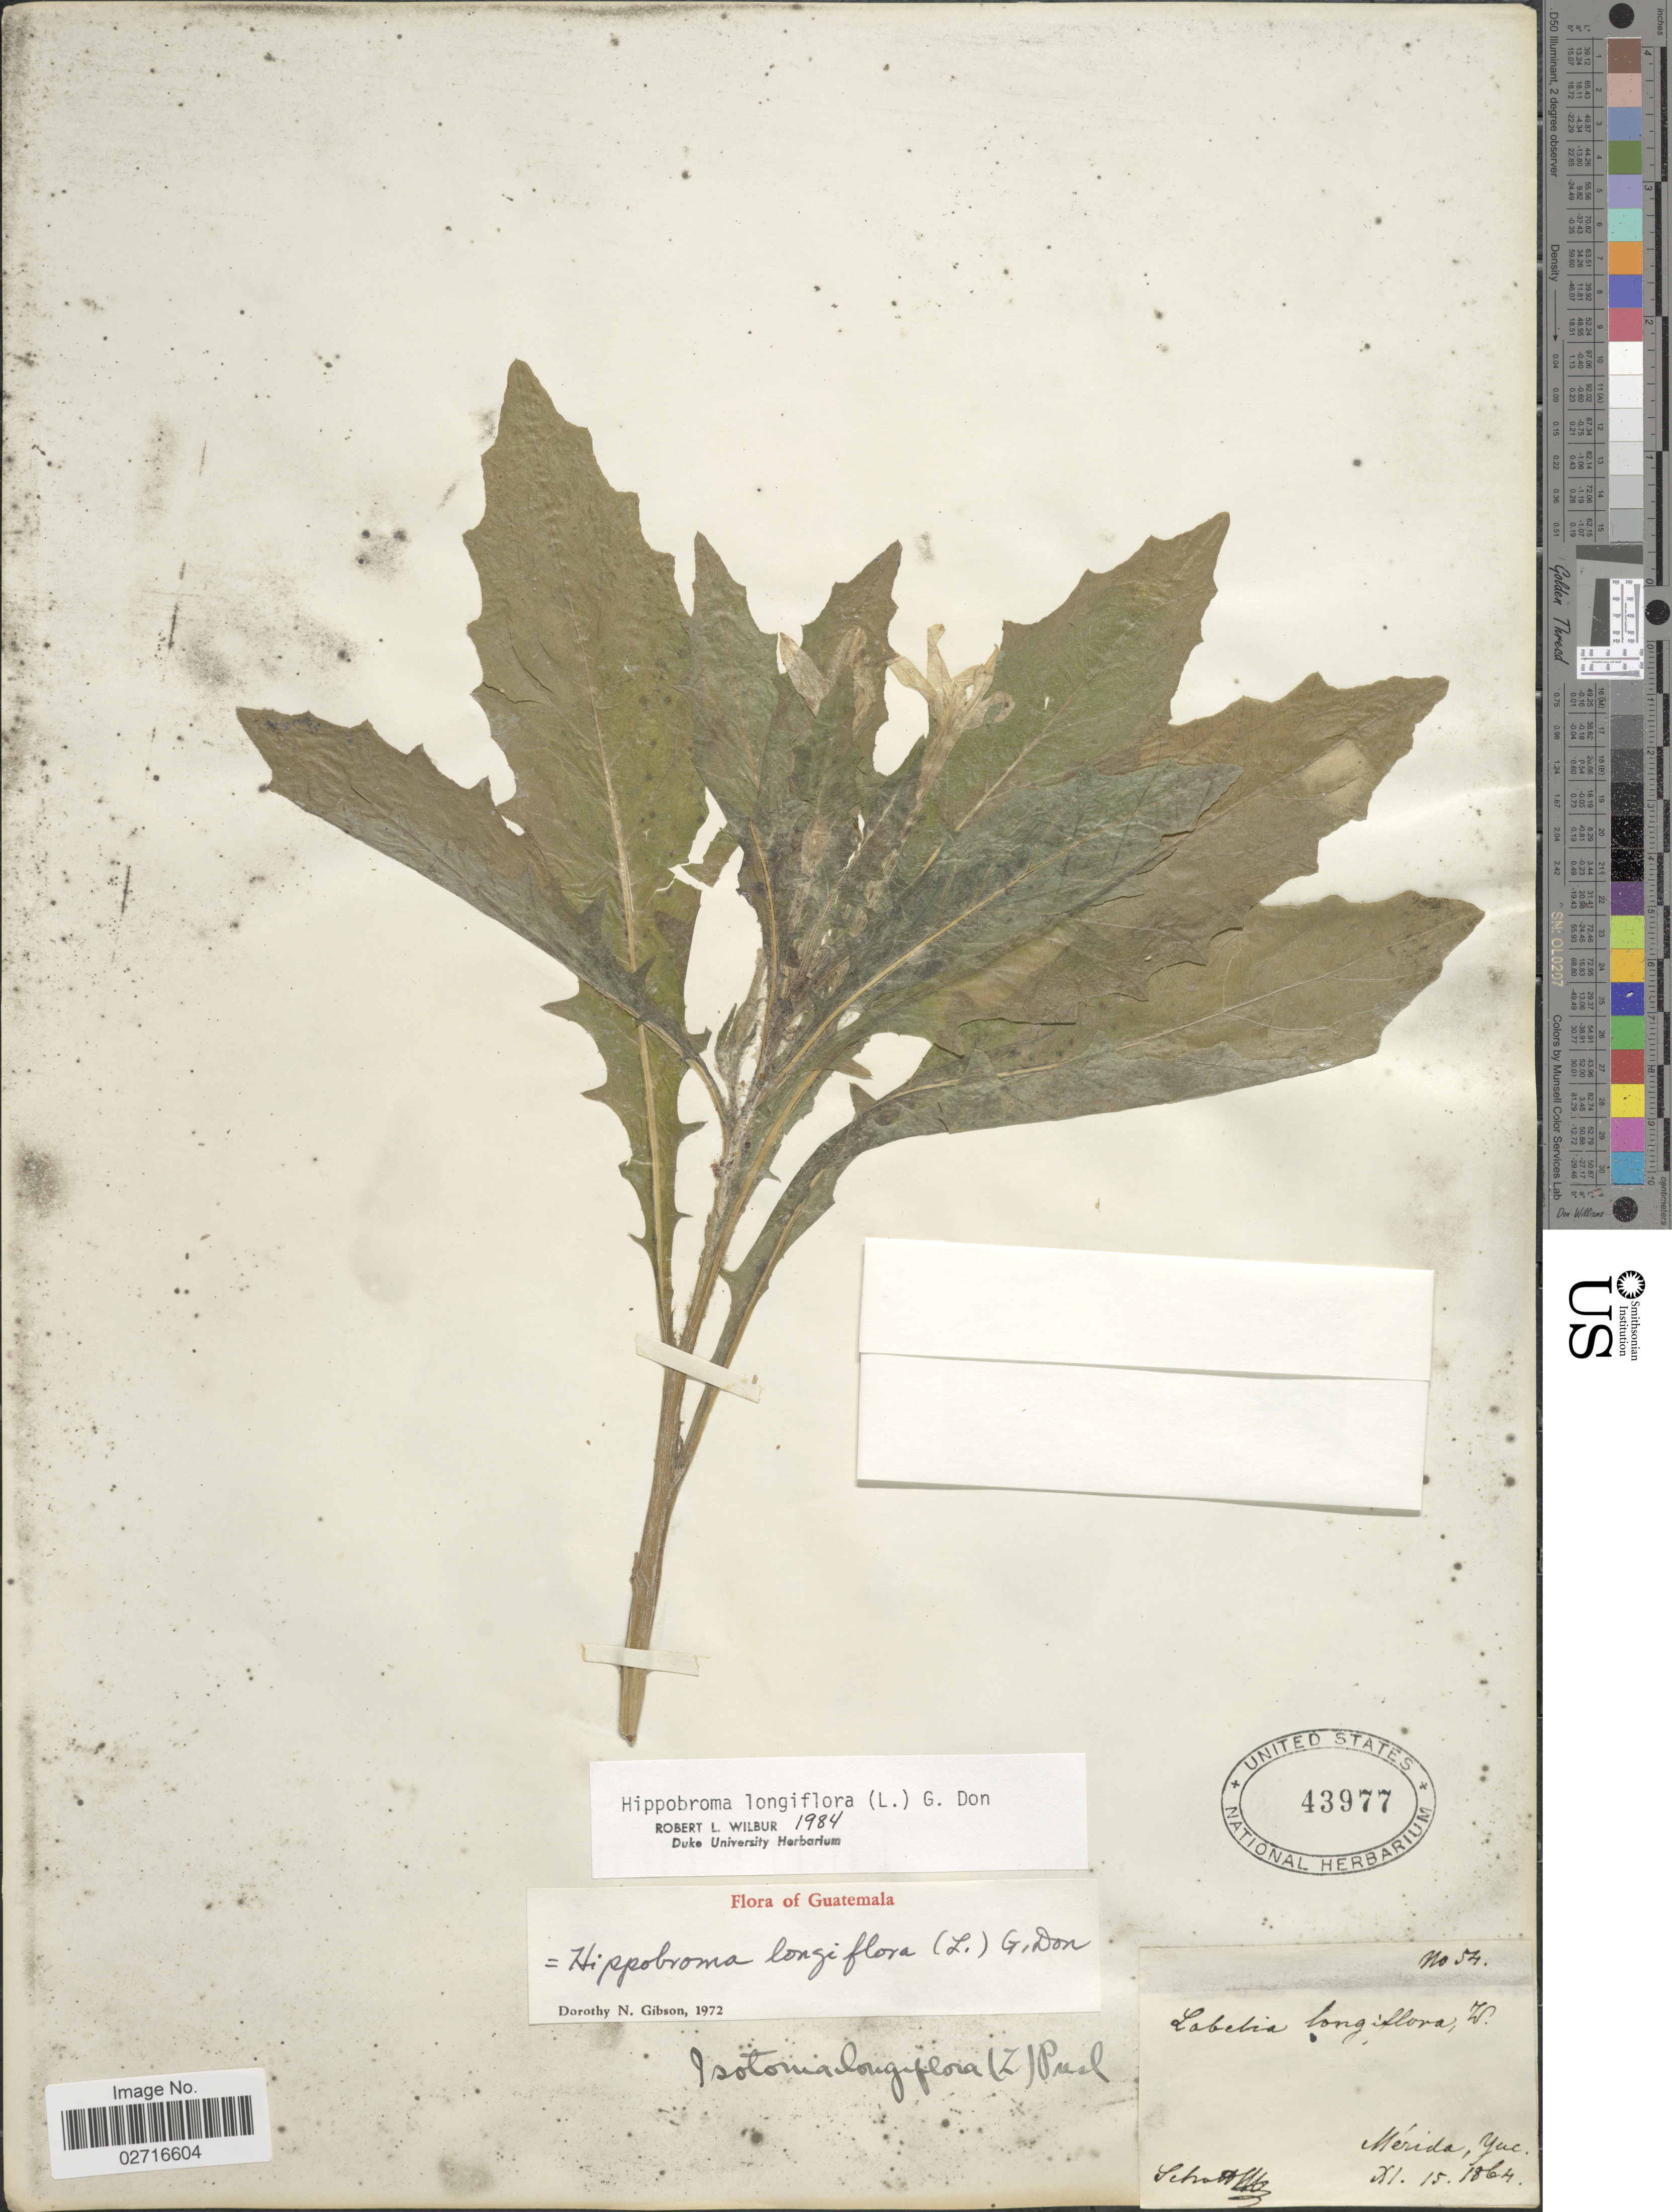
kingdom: Plantae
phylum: Tracheophyta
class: Magnoliopsida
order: Asterales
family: Campanulaceae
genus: Hippobroma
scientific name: Hippobroma longiflora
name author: (L.) G. Don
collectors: Schott, --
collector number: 54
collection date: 1864-11-15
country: Mexico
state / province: Yucatán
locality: Merida, Yuc.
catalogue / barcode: US 43977